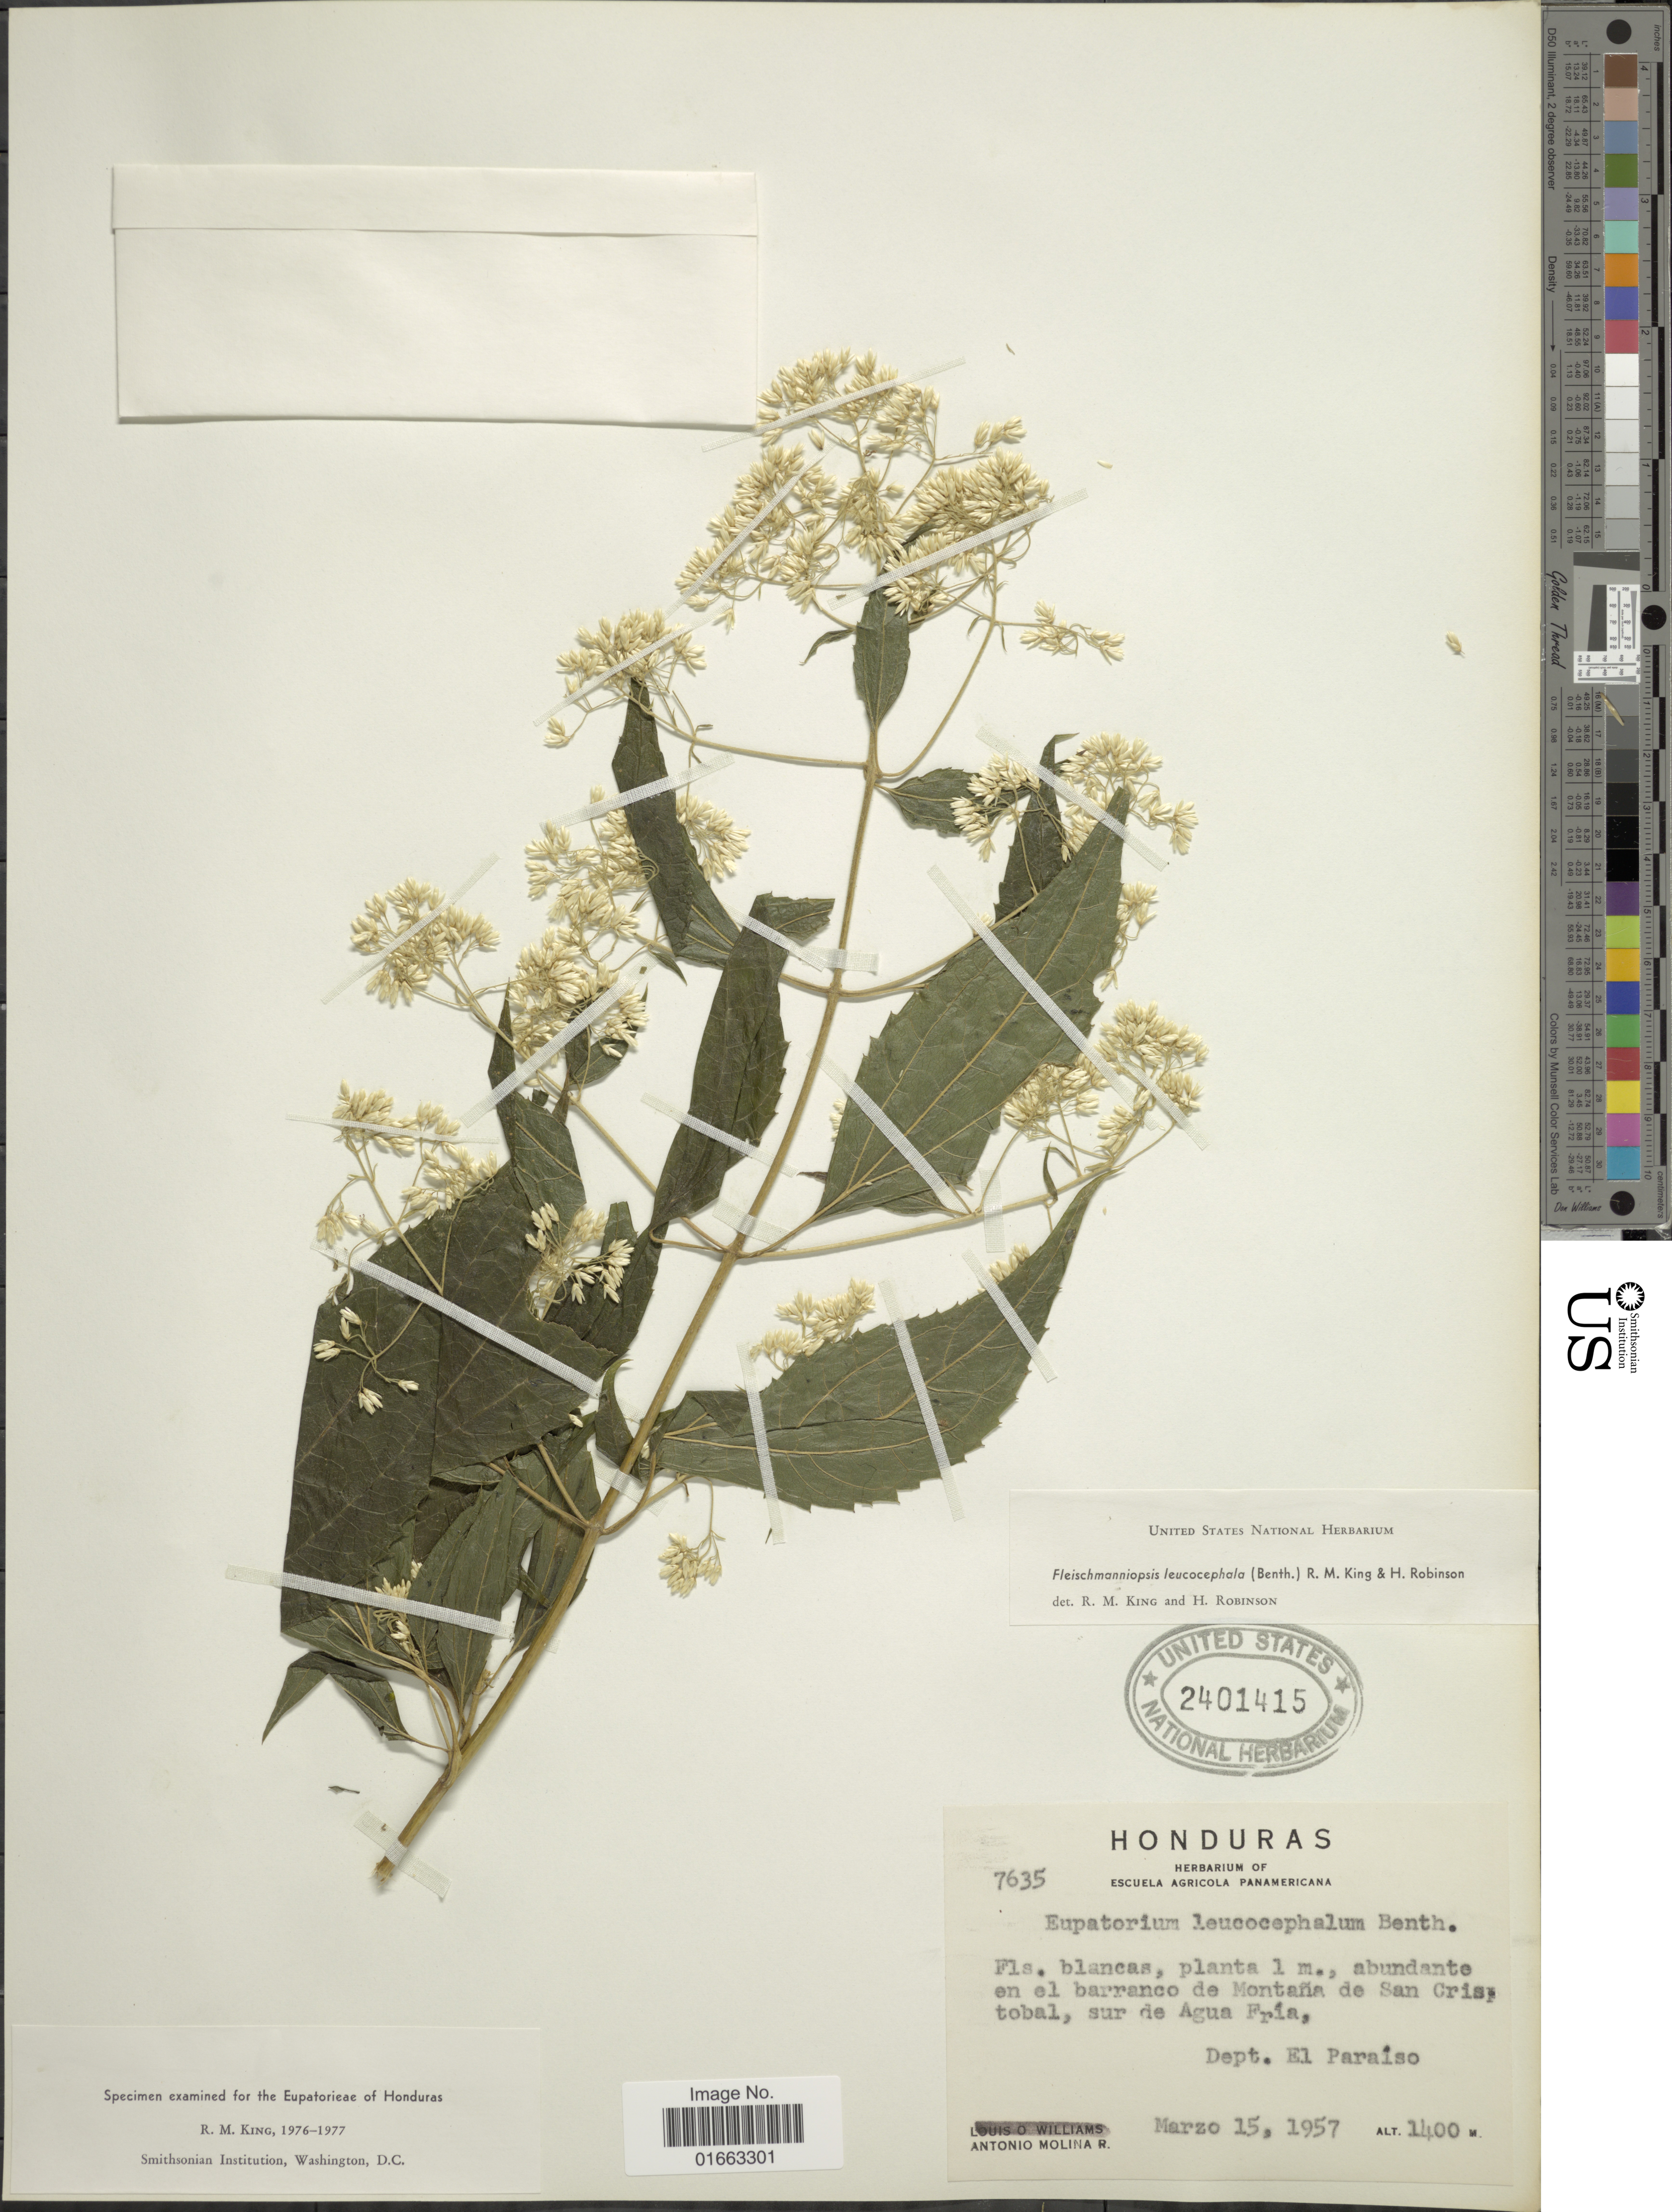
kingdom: Plantae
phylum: Tracheophyta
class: Magnoliopsida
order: Asterales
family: Asteraceae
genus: Fleischmanniopsis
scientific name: Fleischmanniopsis leucocephala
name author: (Benth.) R.M. King & H. Rob.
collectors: A. Molina R.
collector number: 7635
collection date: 1957-03-15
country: Honduras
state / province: El Paraíso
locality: Abudante en el barranco de Montaña de San Cristobal, sur de Agua Fría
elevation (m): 1400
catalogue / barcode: US 2401415